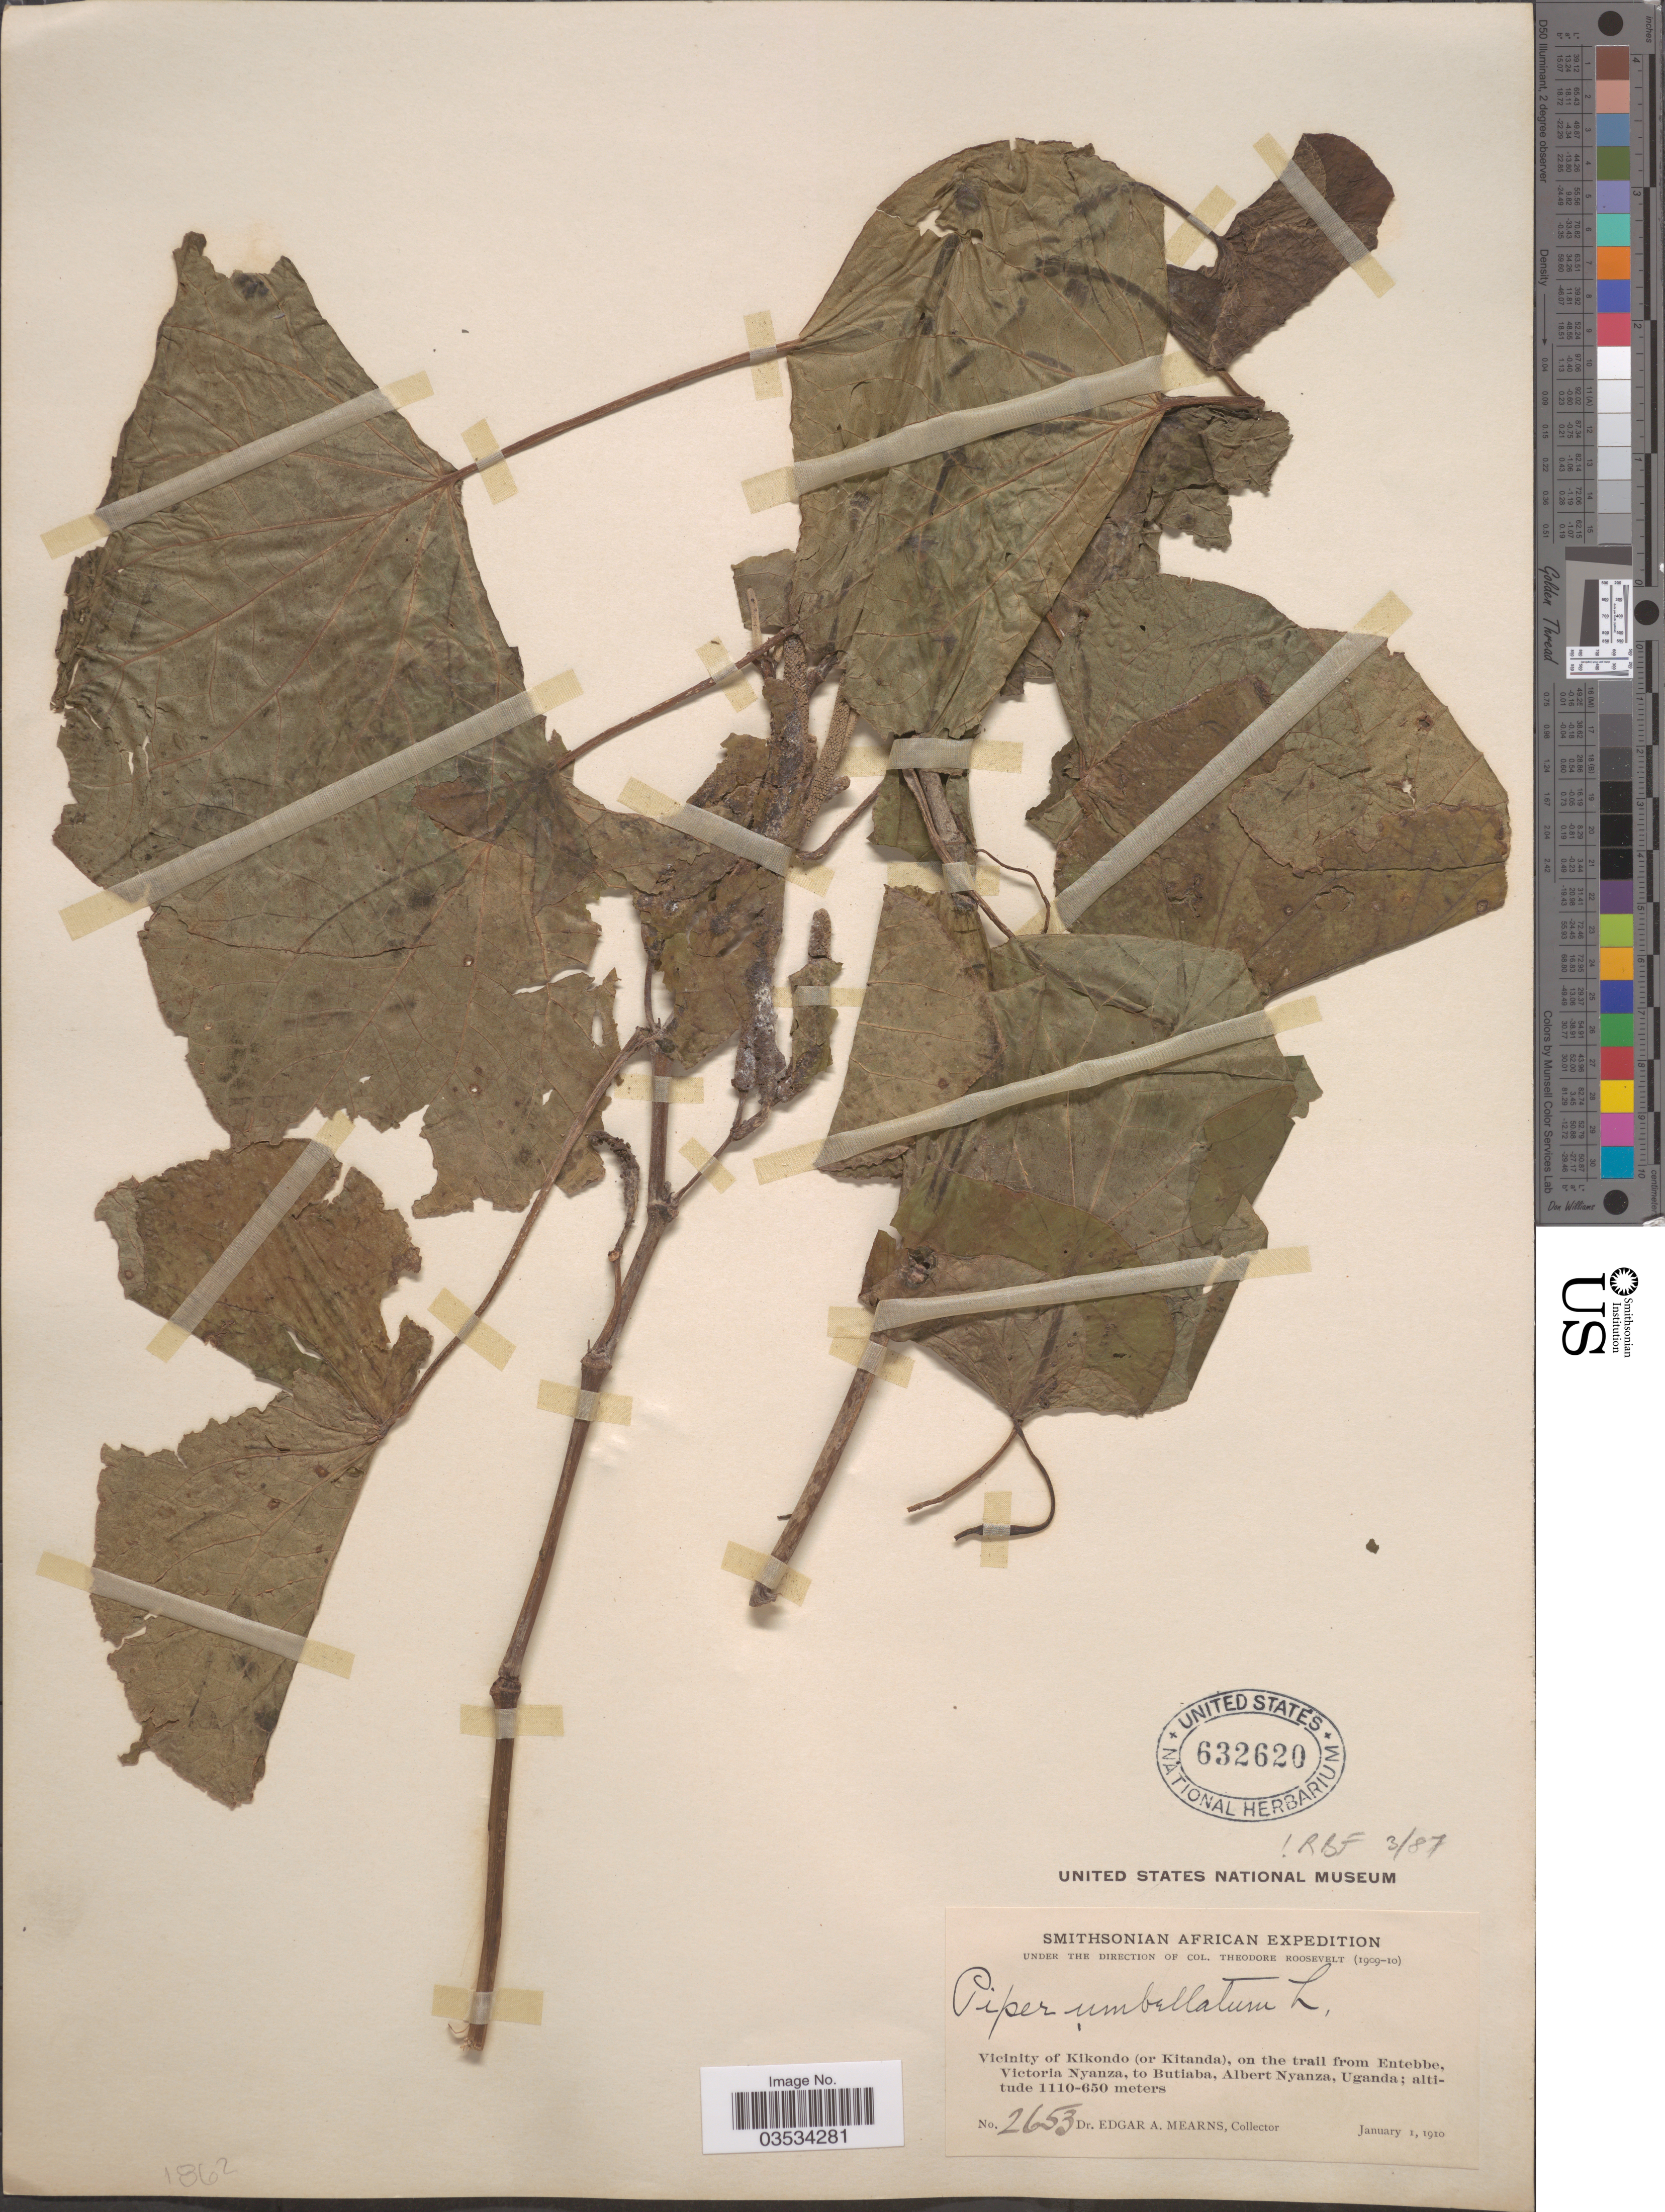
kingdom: Plantae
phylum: Tracheophyta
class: Magnoliopsida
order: Piperales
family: Piperaceae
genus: Piper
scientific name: Piper umbellatum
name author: L.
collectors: E. A. Mearns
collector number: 2653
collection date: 1910-01-01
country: Uganda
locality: Vicinity of Kikondo (or Kitanda), on the trail from entebbe, Victoria Nyanza, to Butiaba, Albert Nyanza.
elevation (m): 650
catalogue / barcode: US 632620